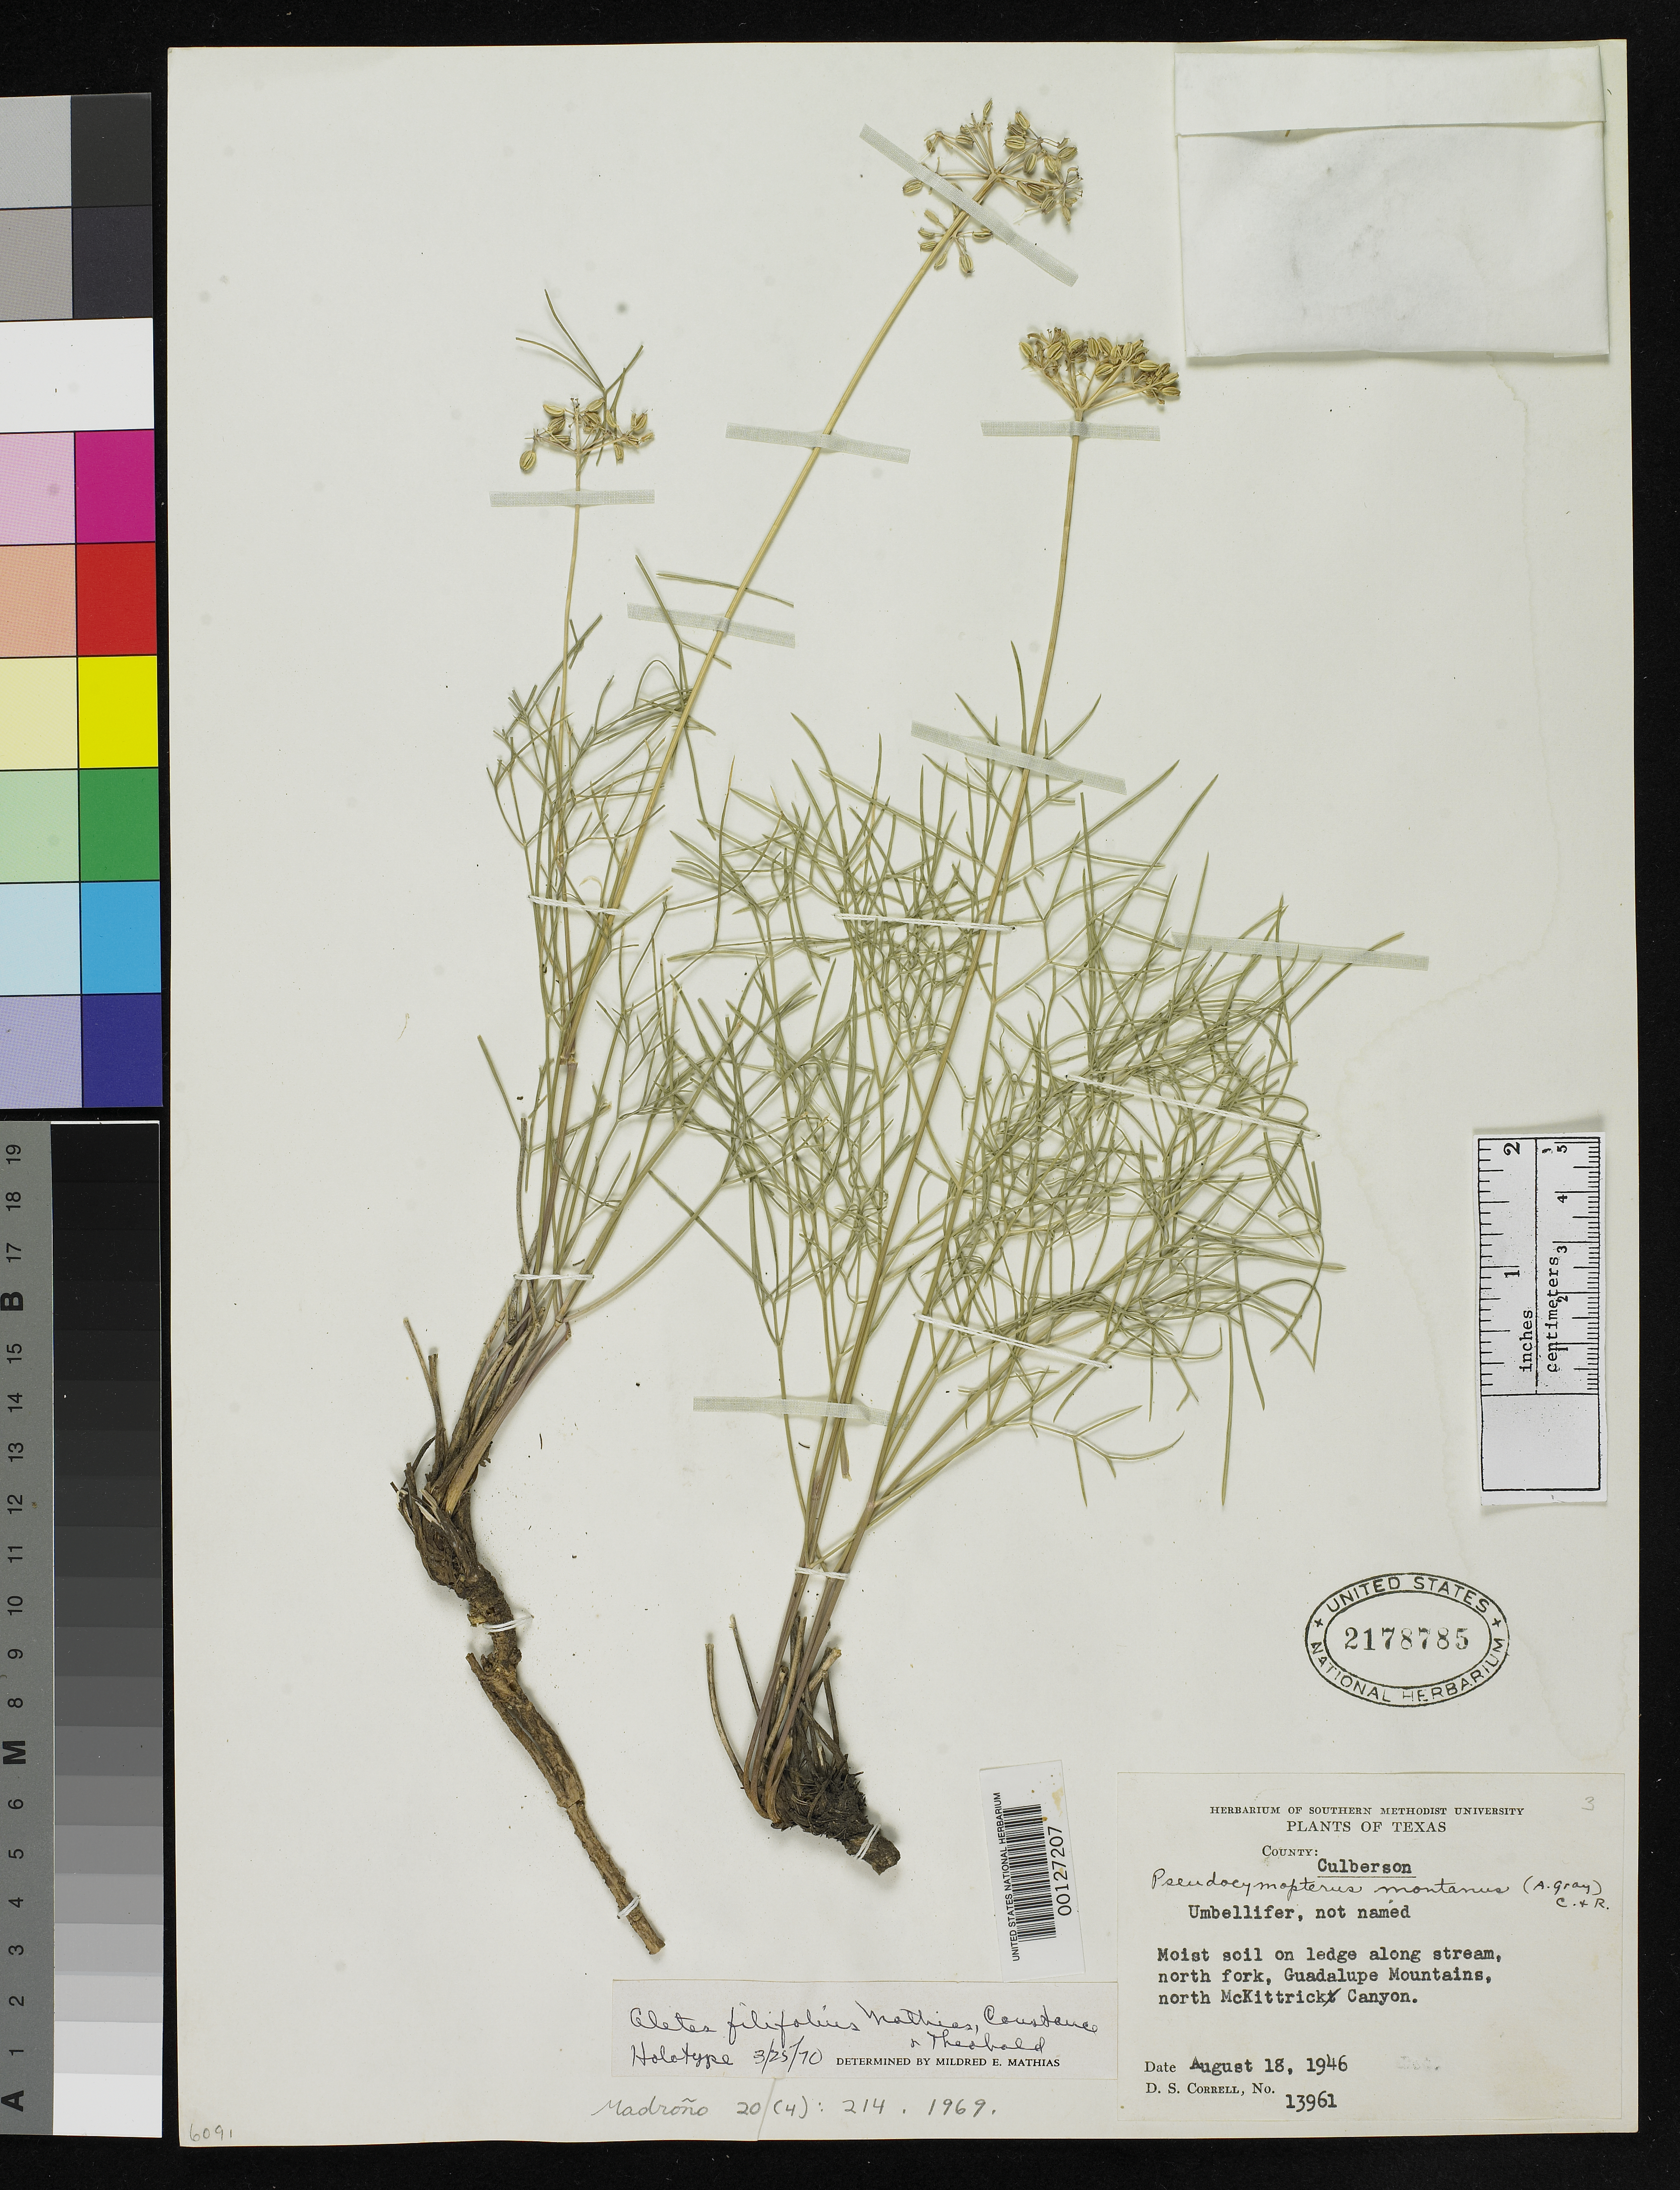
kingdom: Plantae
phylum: Tracheophyta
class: Magnoliopsida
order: Apiales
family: Apiaceae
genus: Aletes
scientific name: Aletes filifolius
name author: Mathias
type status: Holotype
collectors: D. S. Correll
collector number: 13961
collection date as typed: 18 Aug 1946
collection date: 1946-08-18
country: United States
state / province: Texas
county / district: Culberson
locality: North McKittrick Canyon, Guadalupe.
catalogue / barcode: US 2178785